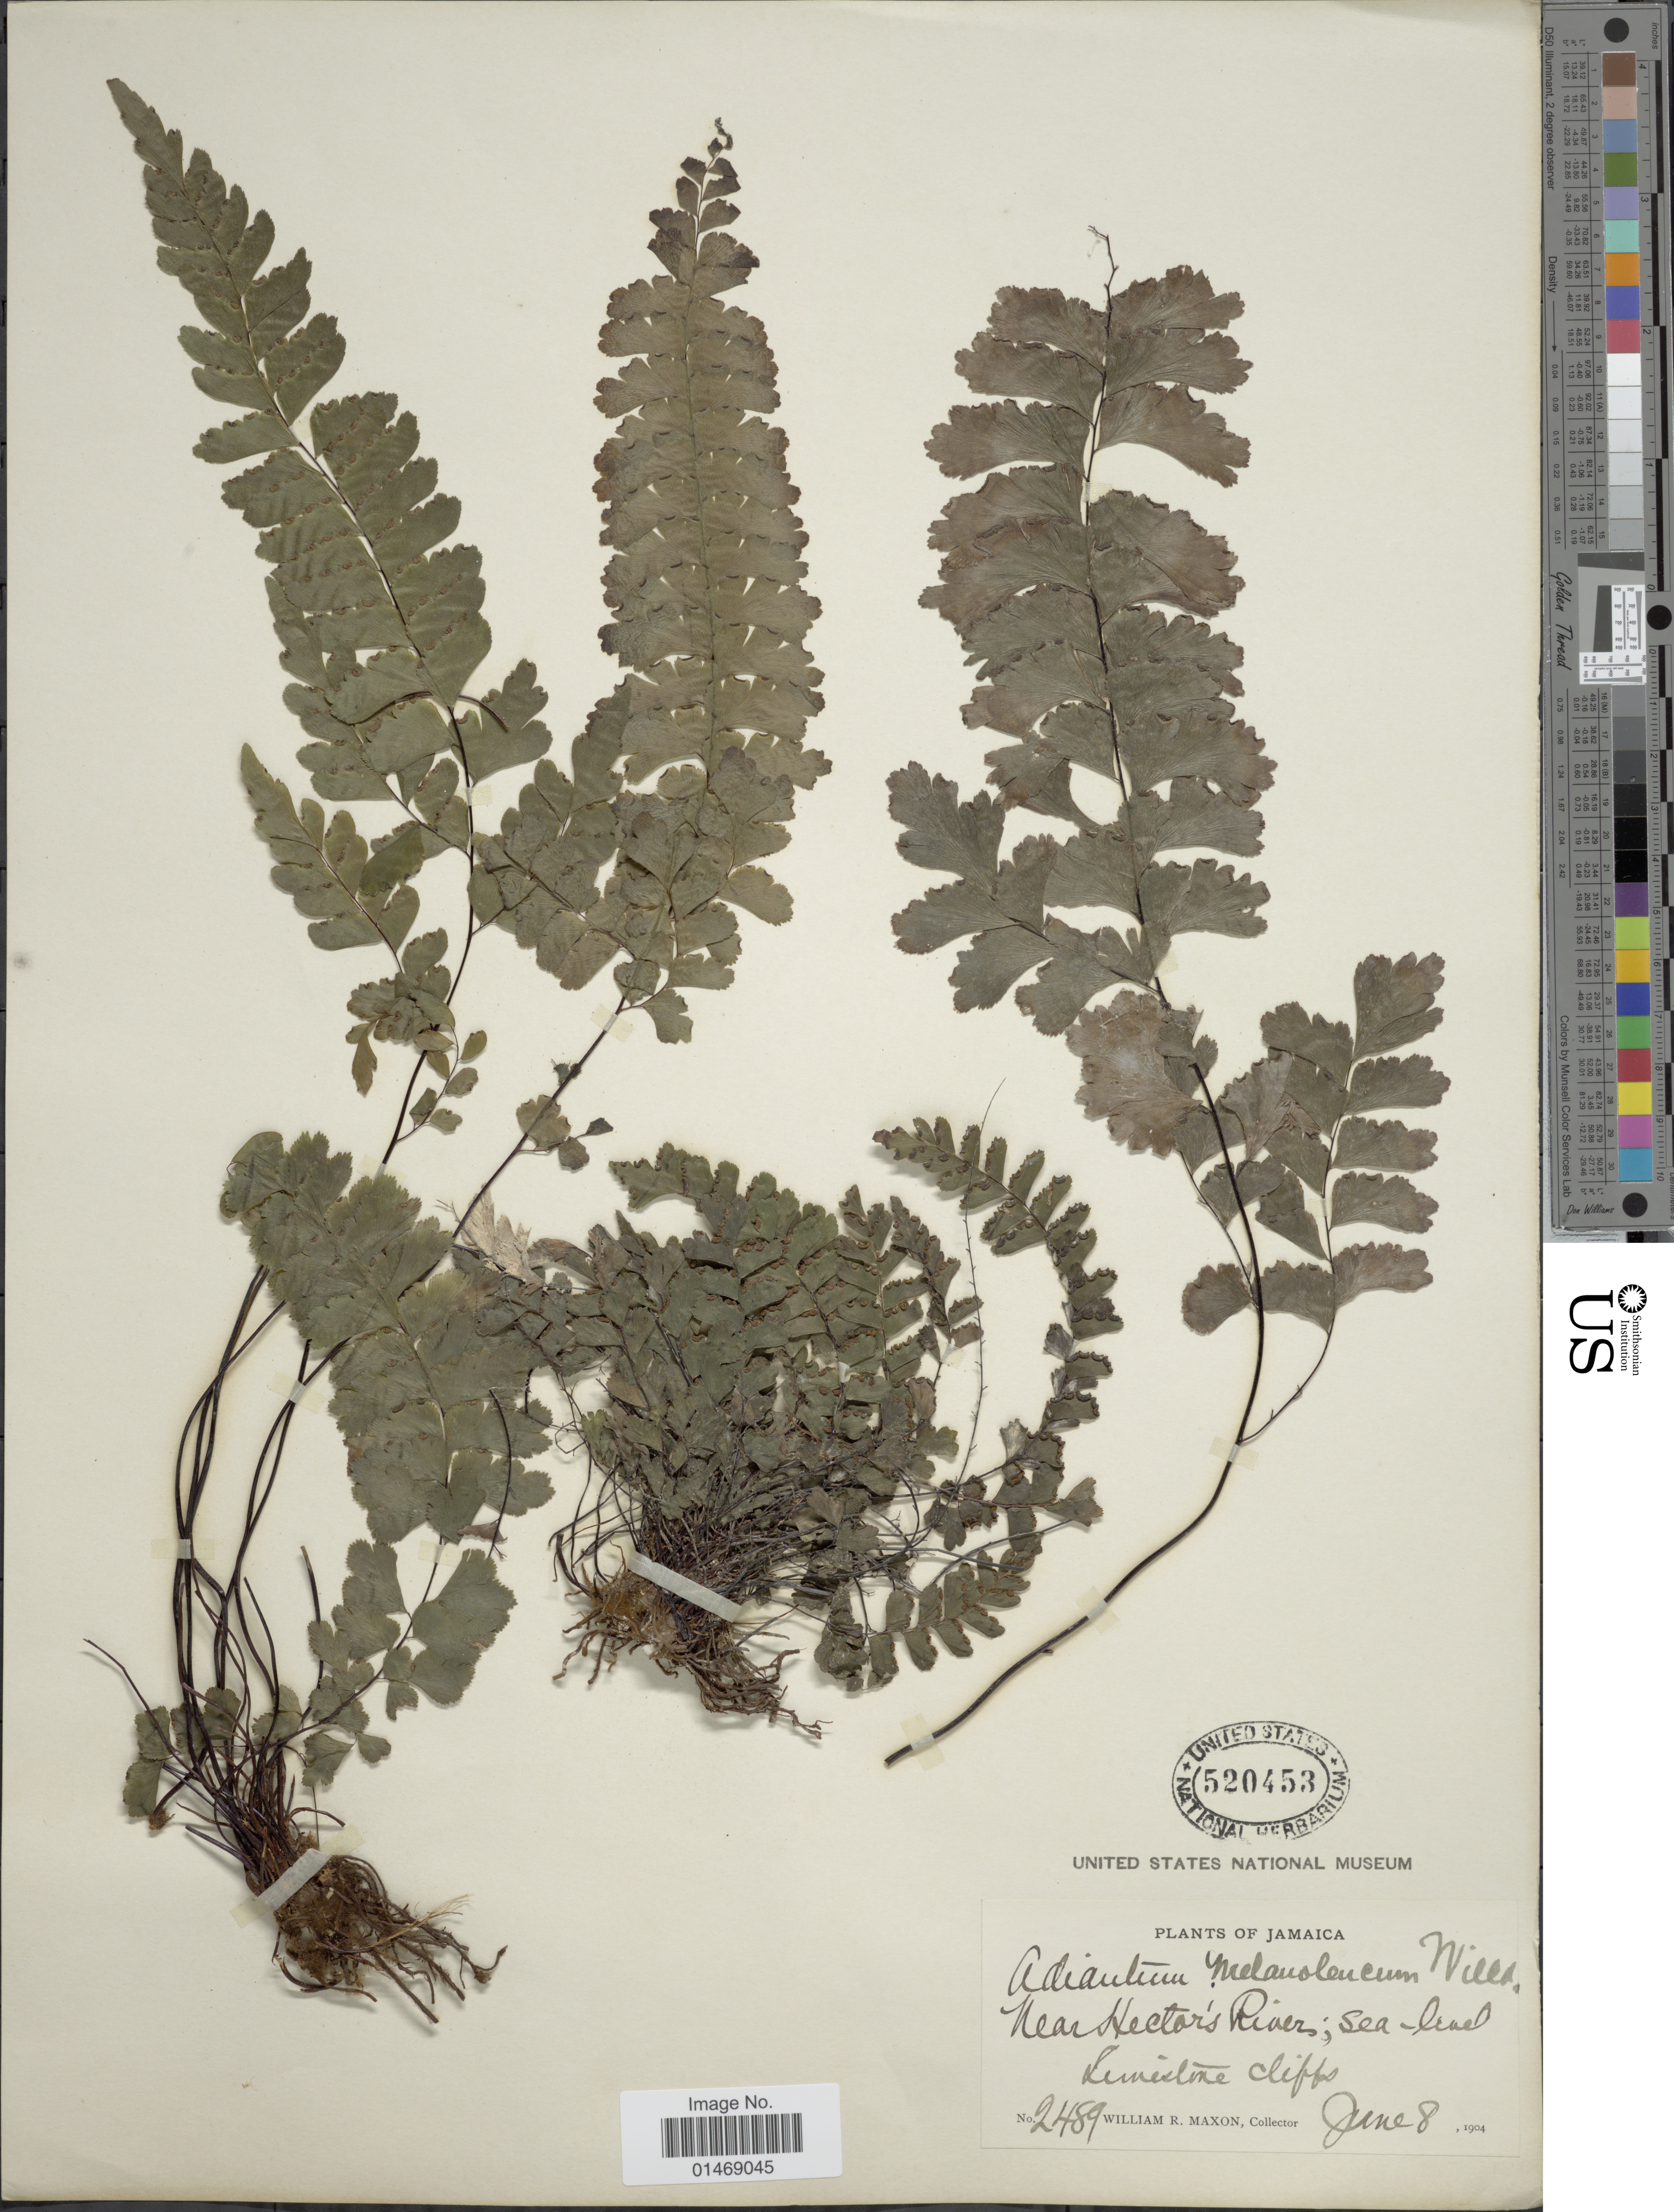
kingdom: Plantae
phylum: Tracheophyta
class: Polypodiopsida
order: Polypodiales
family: Pteridaceae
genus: Adiantum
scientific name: Adiantum melanoleucum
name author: Willd.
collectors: W. R. Maxon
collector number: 2489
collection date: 1904-06-08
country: Jamaica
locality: Near Hector's Rivers; sea level, Limestone cliffs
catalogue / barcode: US 520453